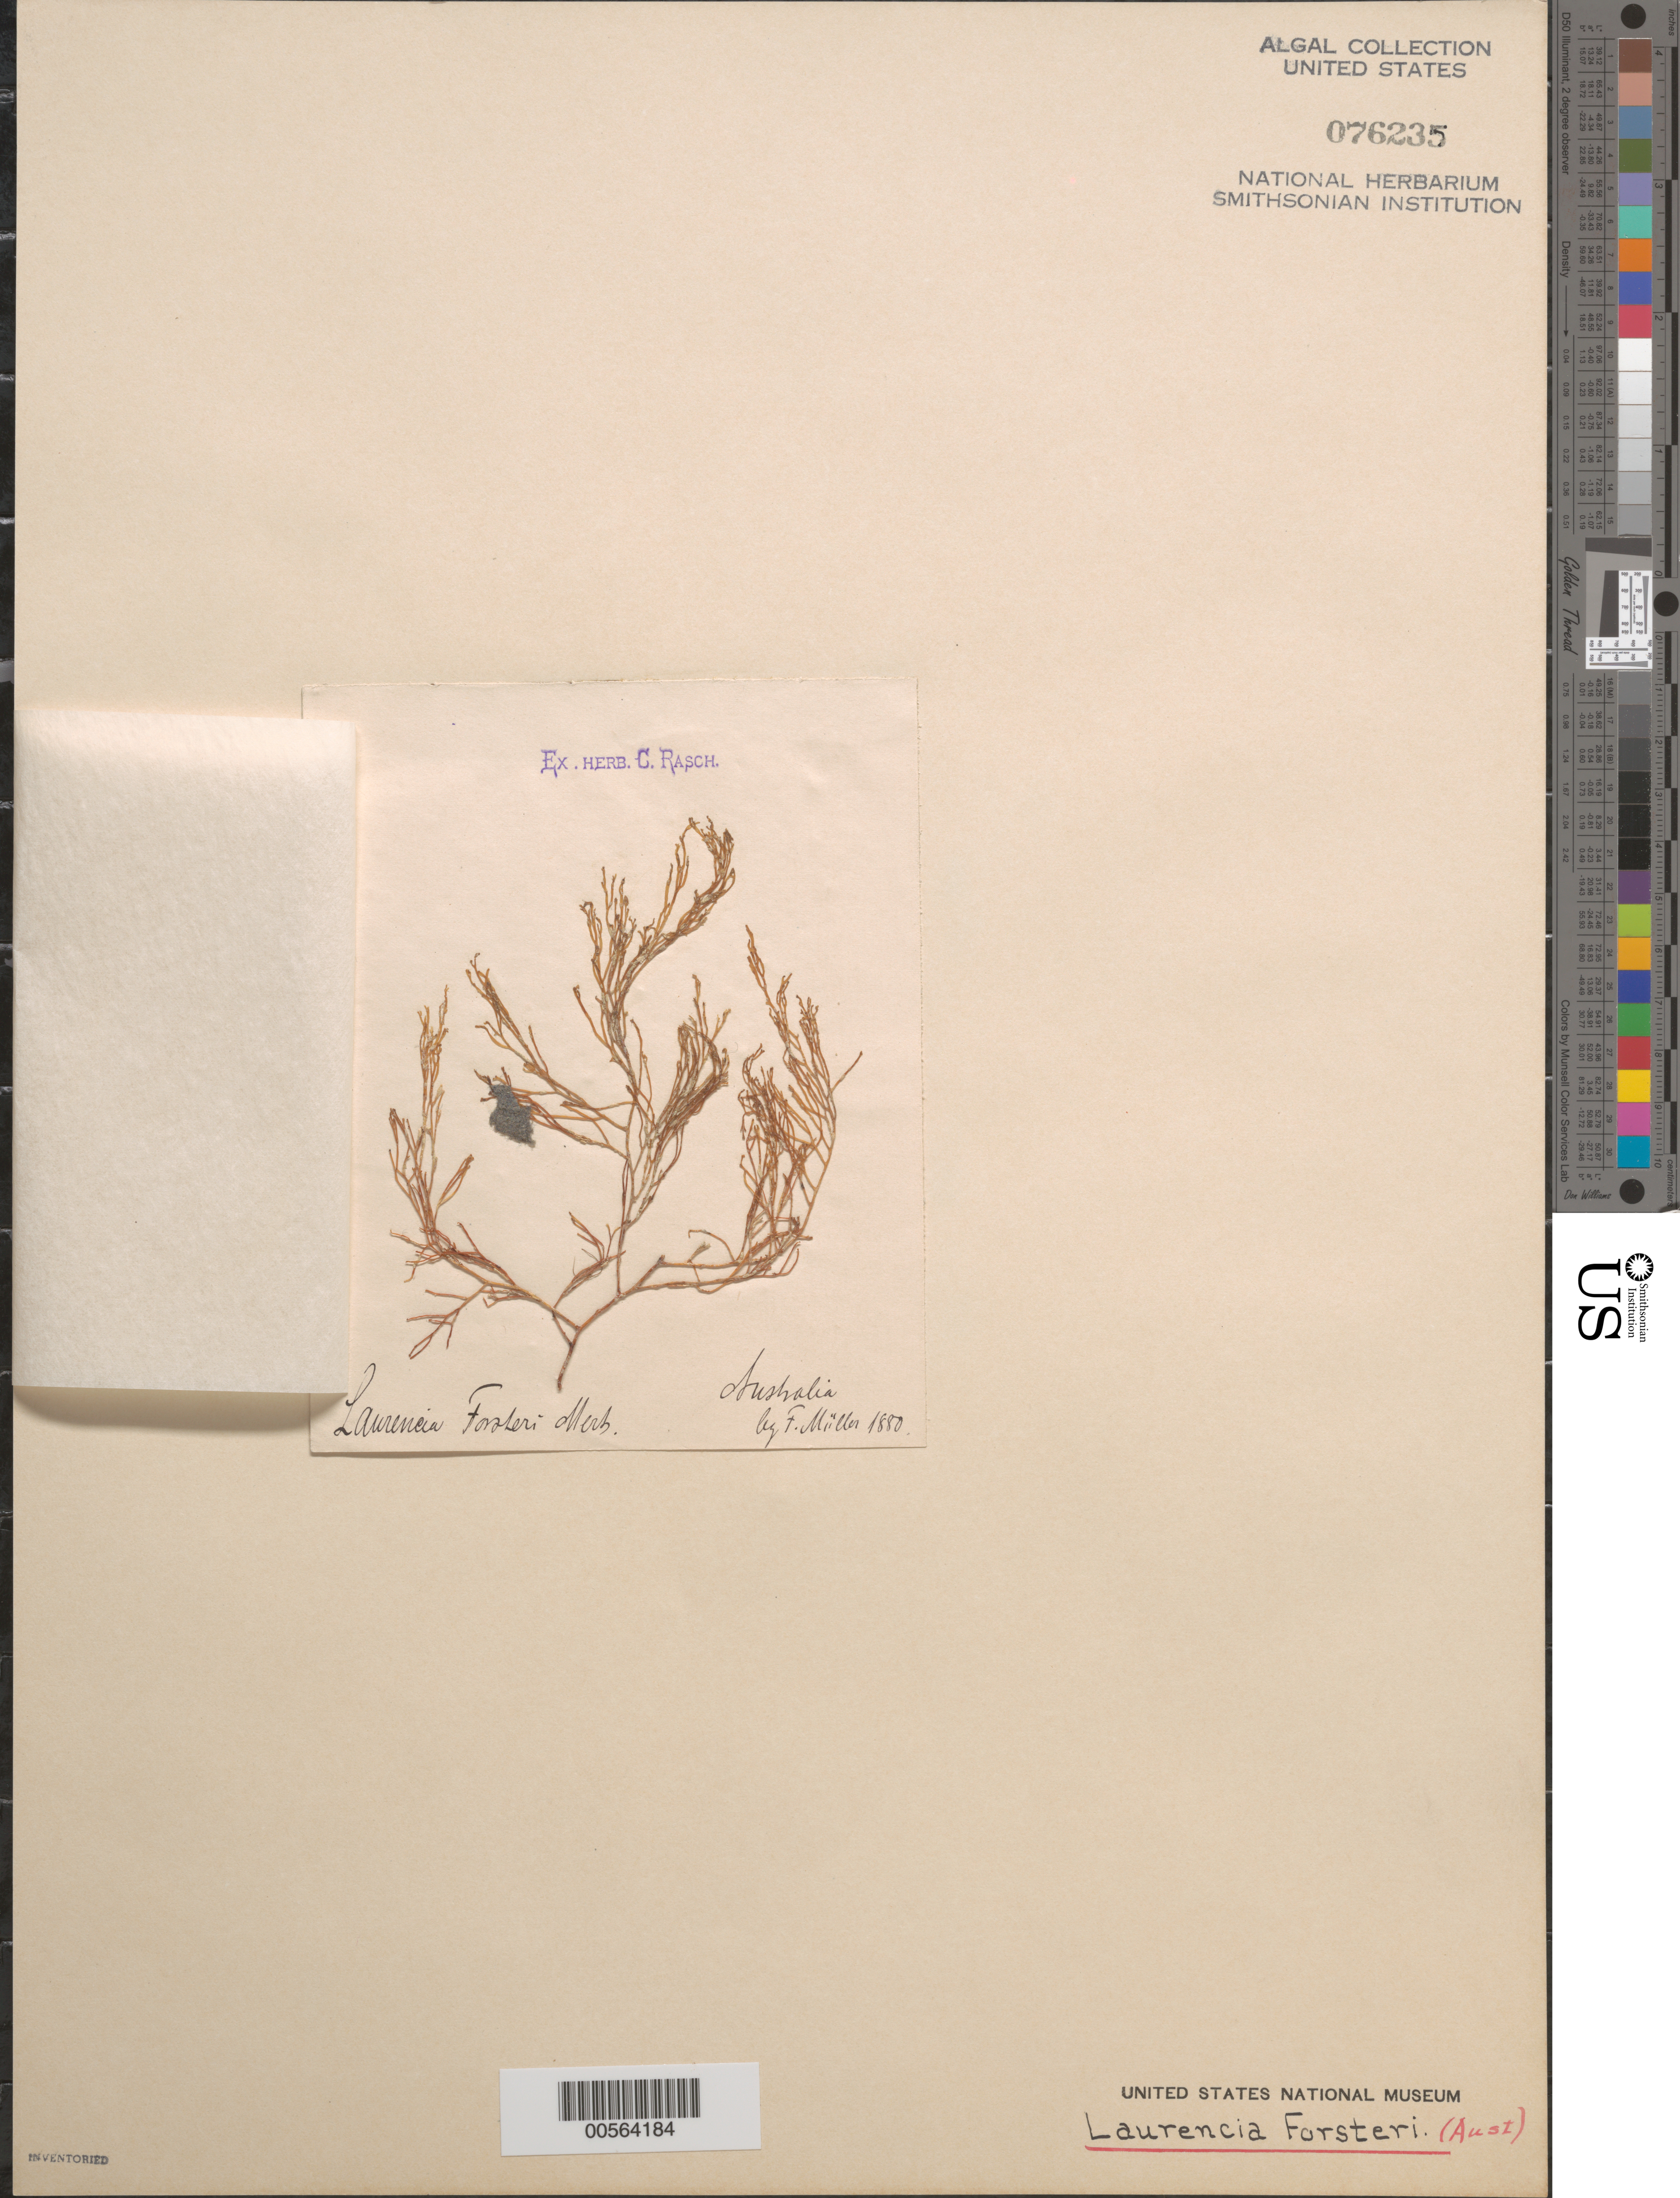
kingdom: Plantae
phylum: Rhodophyta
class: Florideophyceae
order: Ceramiales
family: Rhodomelaceae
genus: Laurencia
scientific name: Laurencia forsteri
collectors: F. Mueller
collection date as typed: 1880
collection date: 1880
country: Australia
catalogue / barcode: US 76235